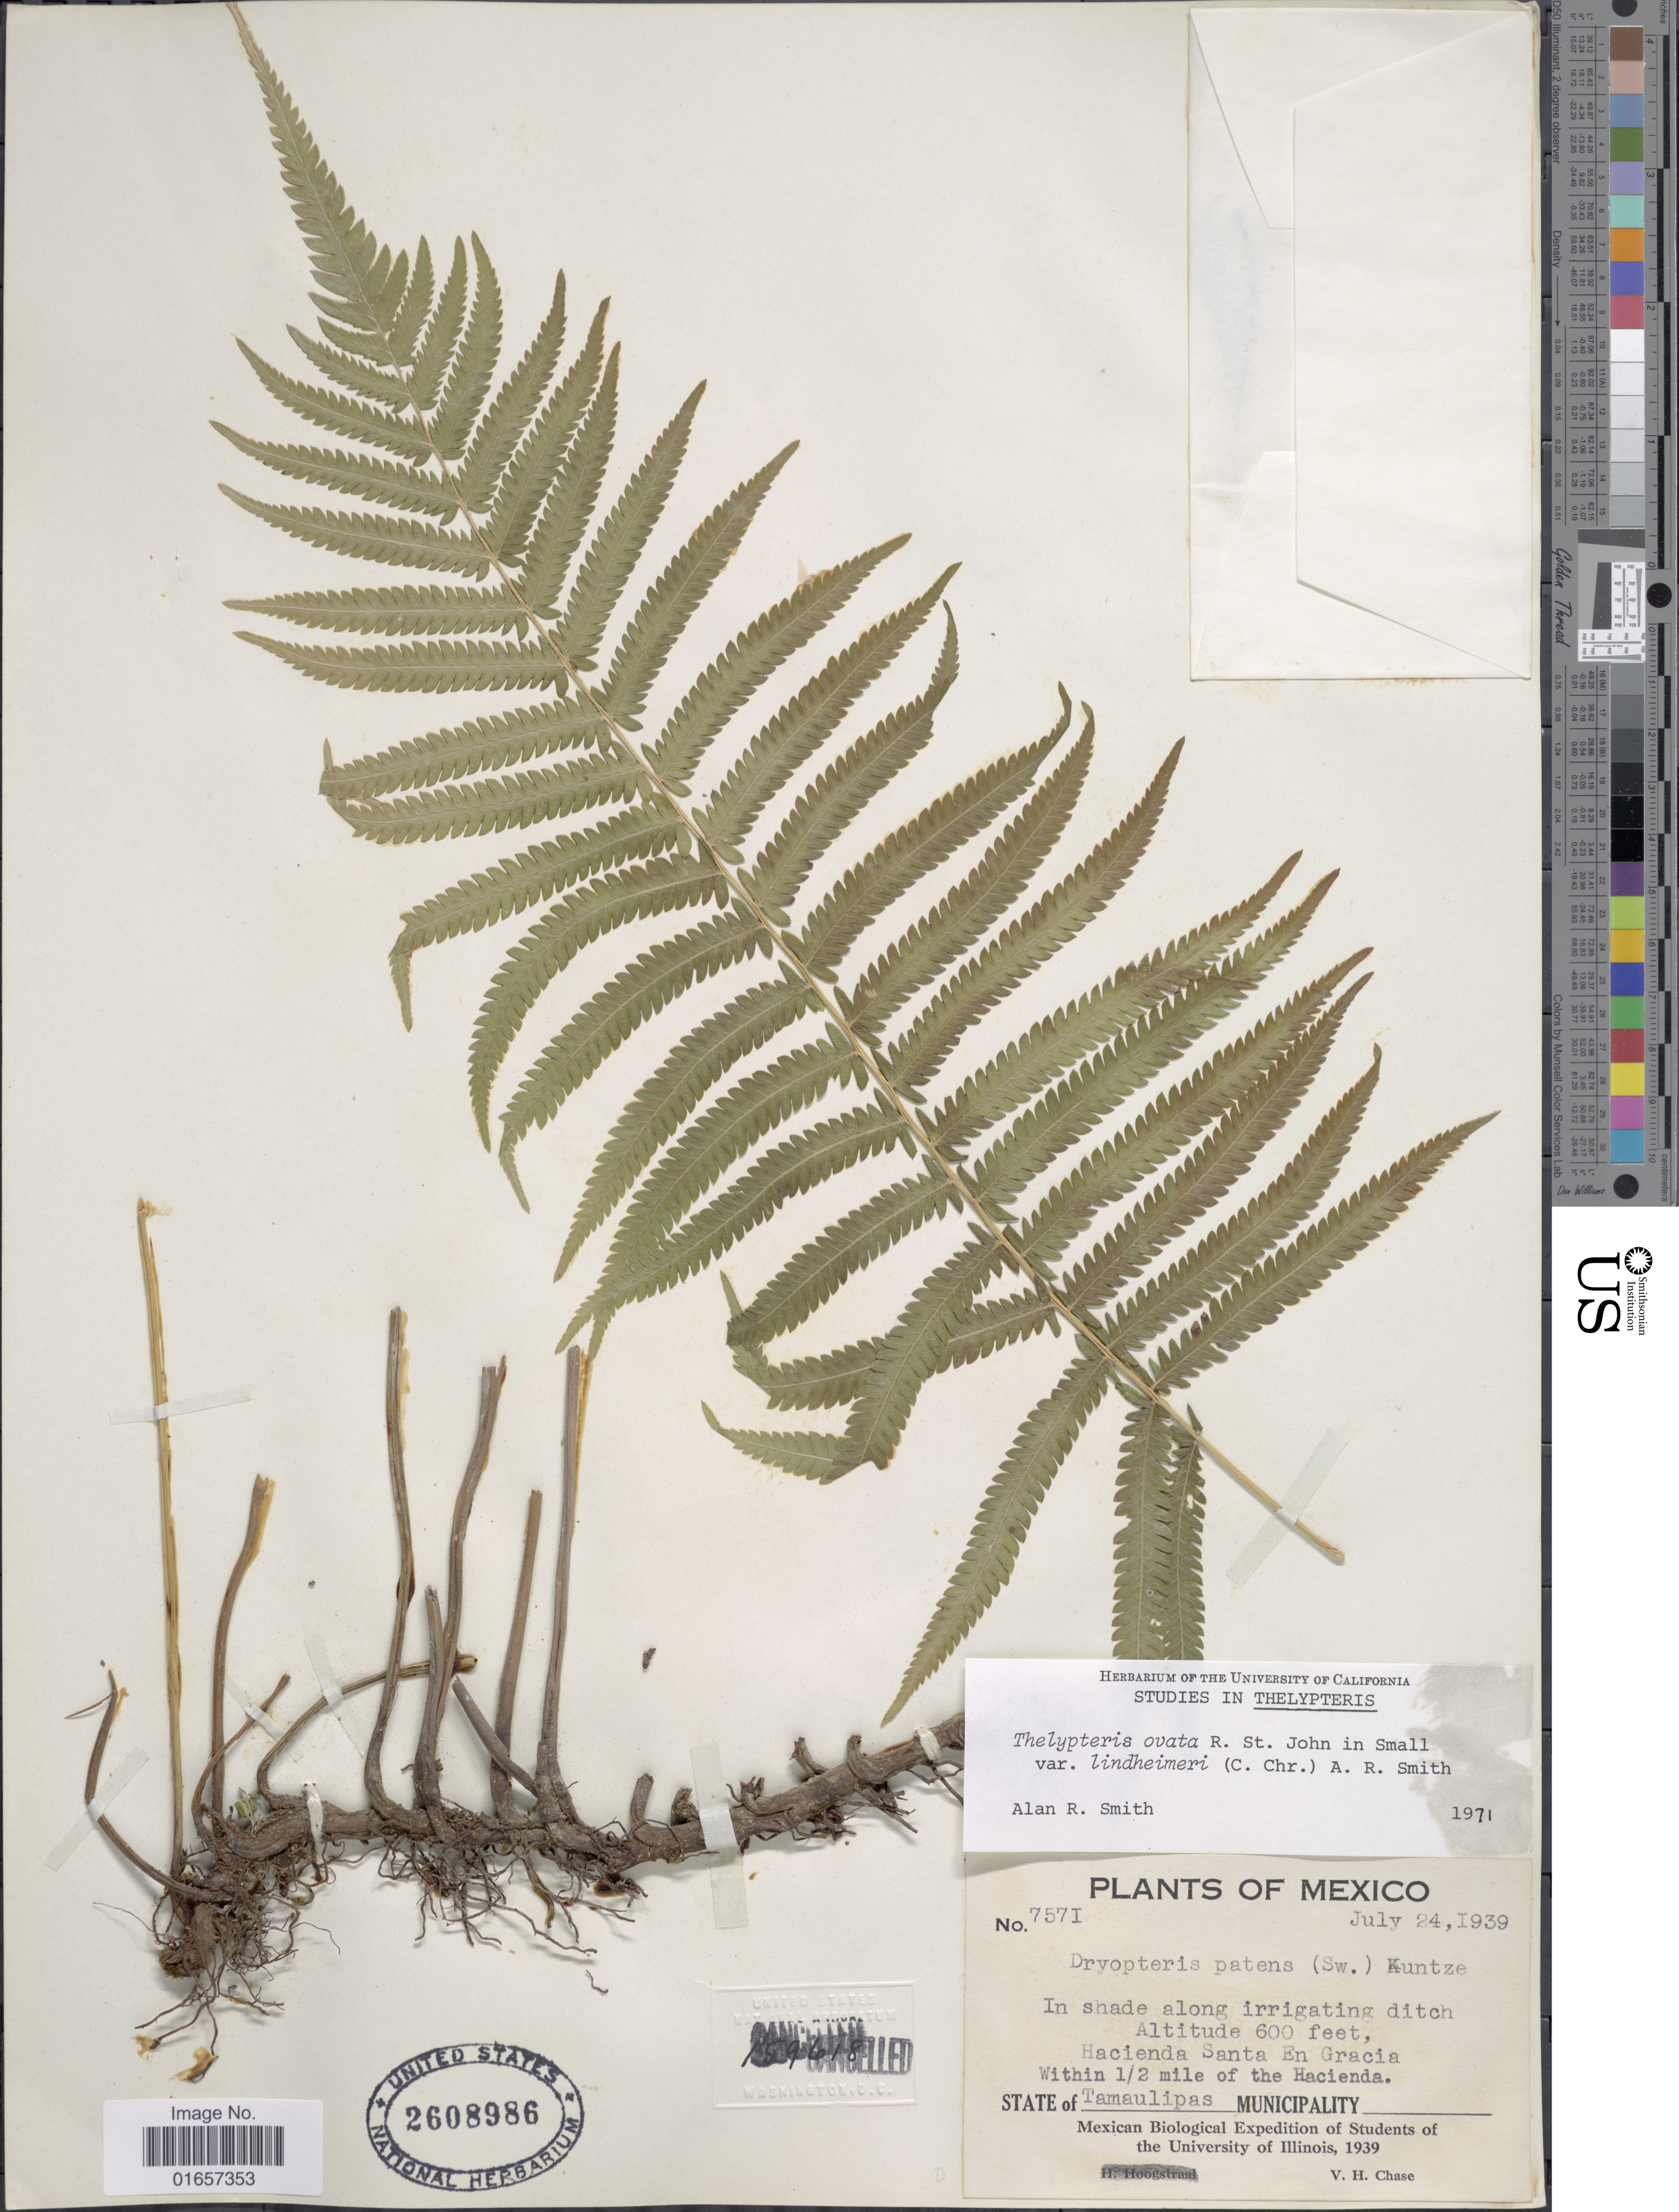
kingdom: Plantae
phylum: Tracheophyta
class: Polypodiopsida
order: Polypodiales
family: Thelypteridaceae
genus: Christella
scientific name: Christella ovata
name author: (R.P. St. John) Á. Löve & D. Löve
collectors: V. H. Chase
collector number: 7571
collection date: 1939-07-24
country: Mexico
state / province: Tamaulipas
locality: Mexico, Hacienda Santa en Gracia within 1/2 mile of the Hacienda.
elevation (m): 183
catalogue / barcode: US 2608986